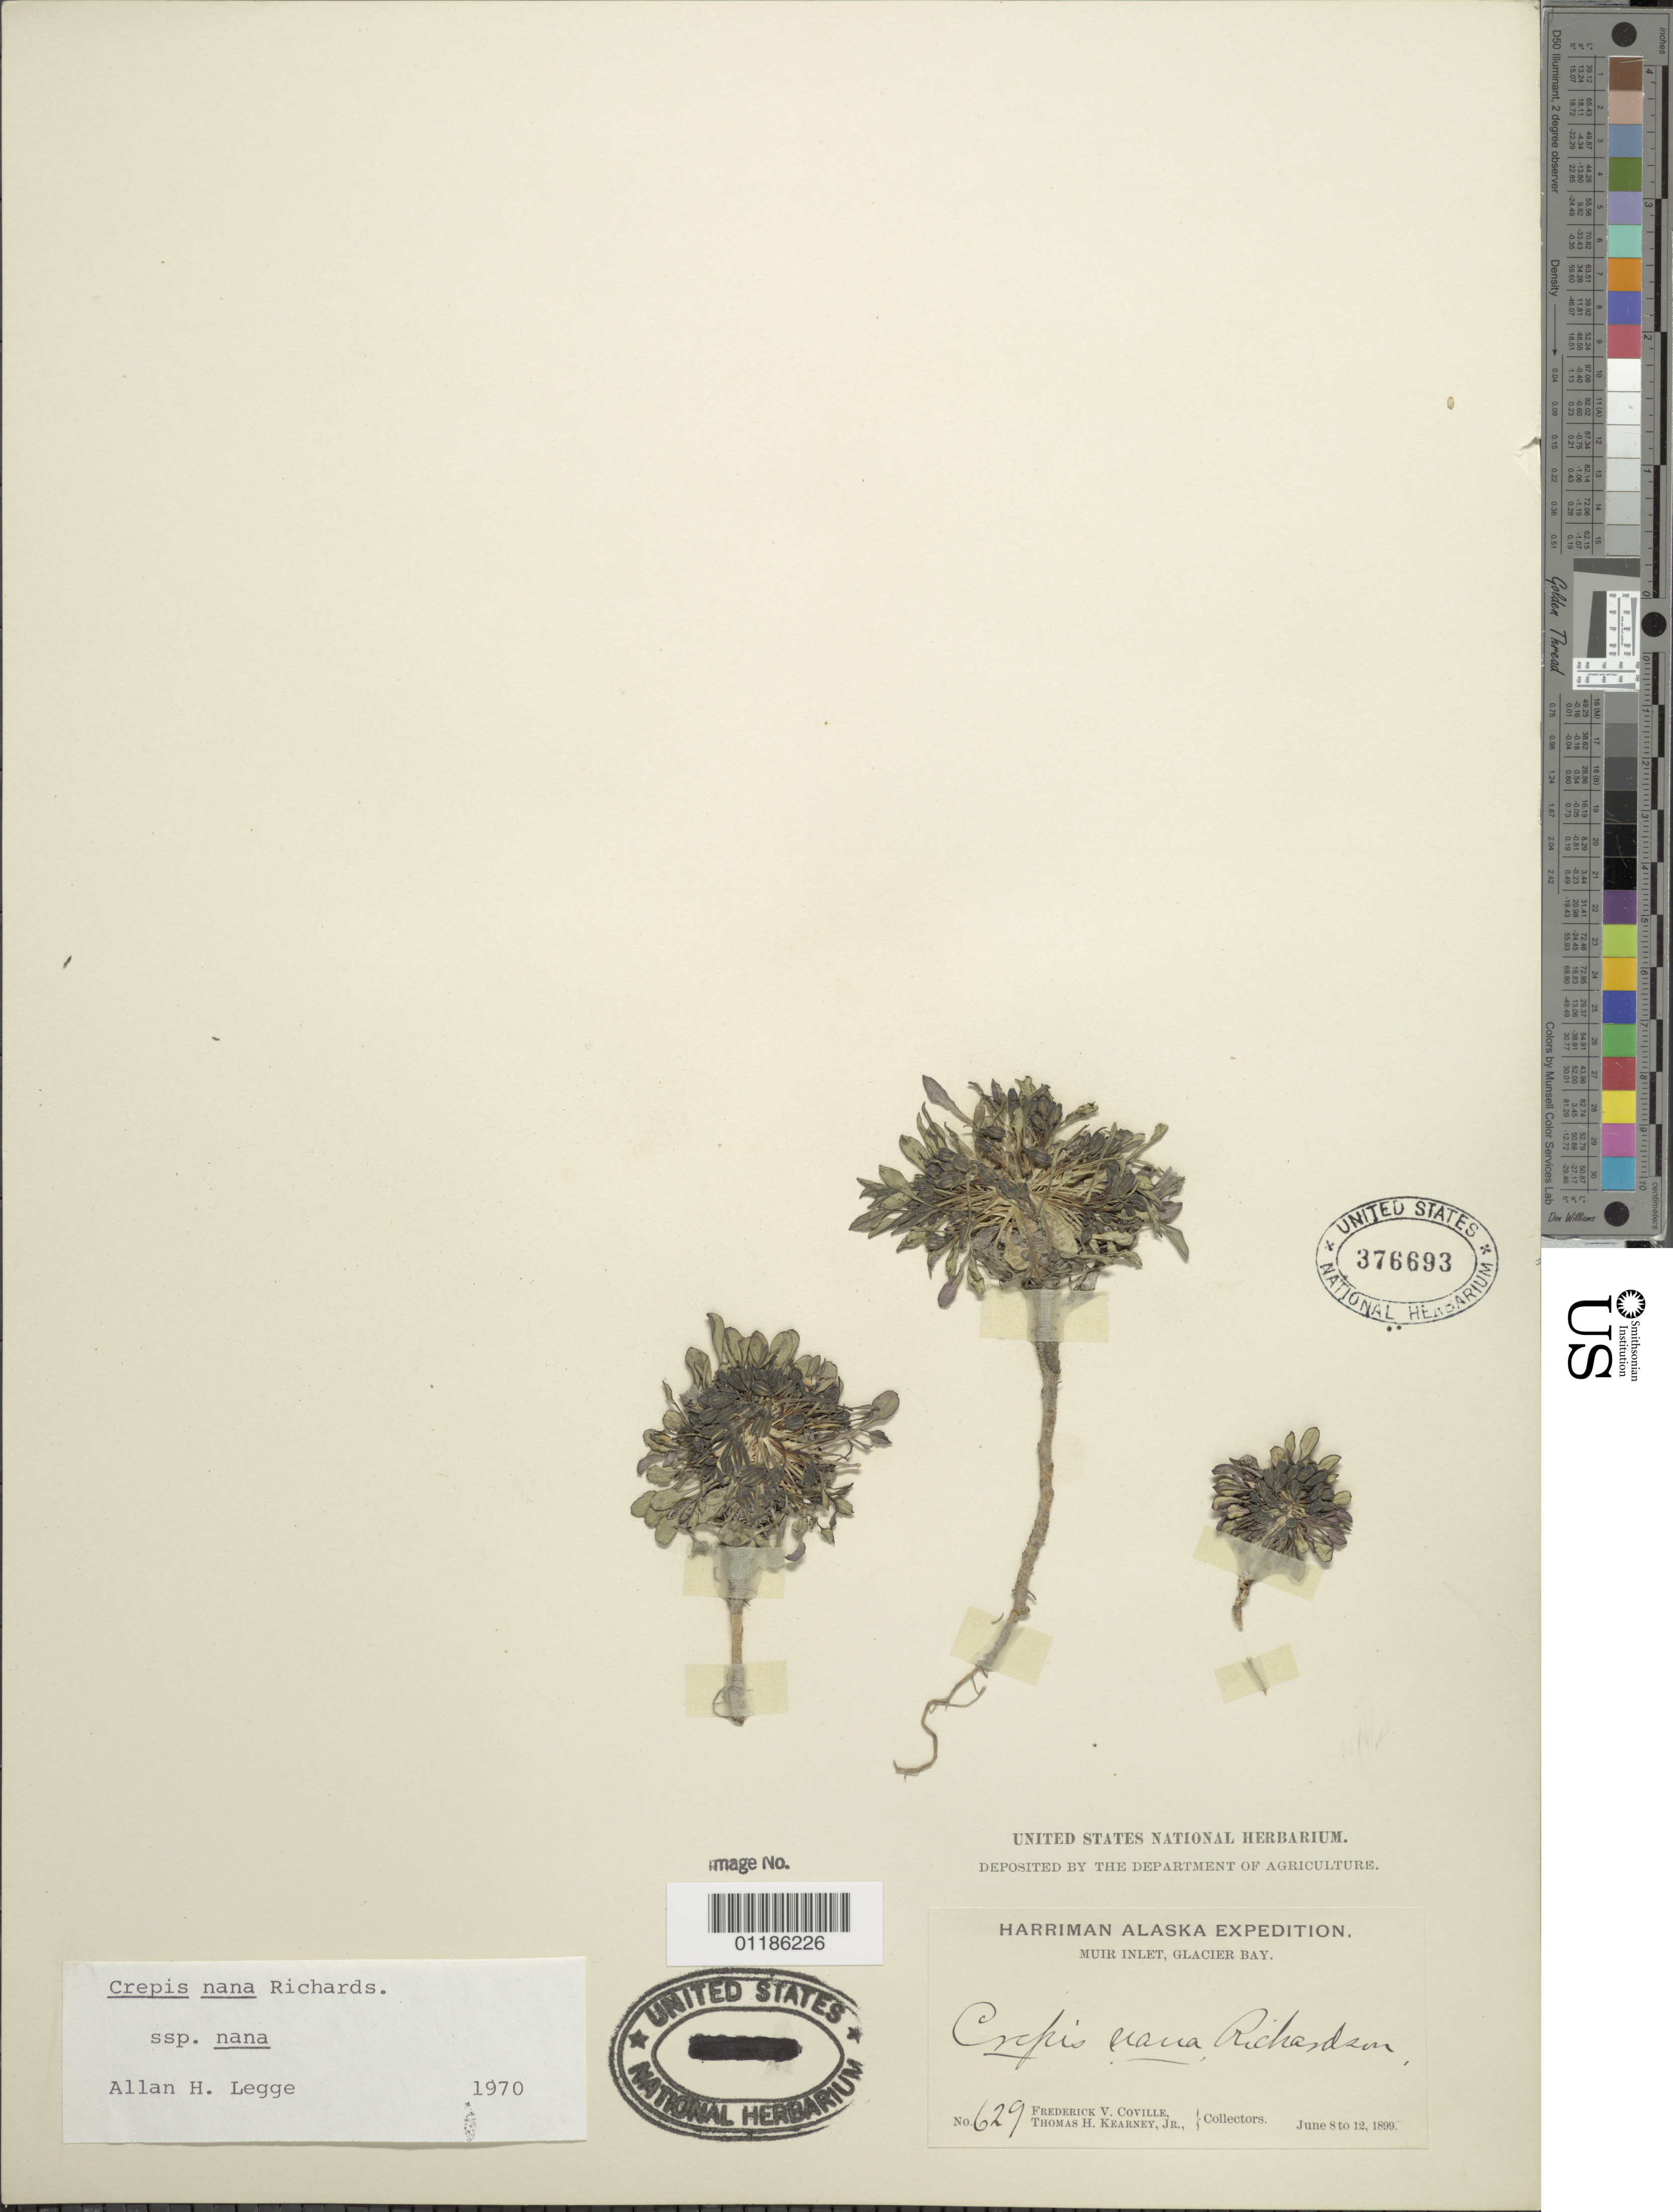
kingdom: Plantae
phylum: Tracheophyta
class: Magnoliopsida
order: Asterales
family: Asteraceae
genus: Askellia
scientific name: Askellia pygmaea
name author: (Ledeb.) Sennikov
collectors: F. V. Coville & T. H. Kearney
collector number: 629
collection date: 1899-06-08/1899-06-12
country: United States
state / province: Alaska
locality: Muir Inlet, Glasier Bay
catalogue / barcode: US 376693